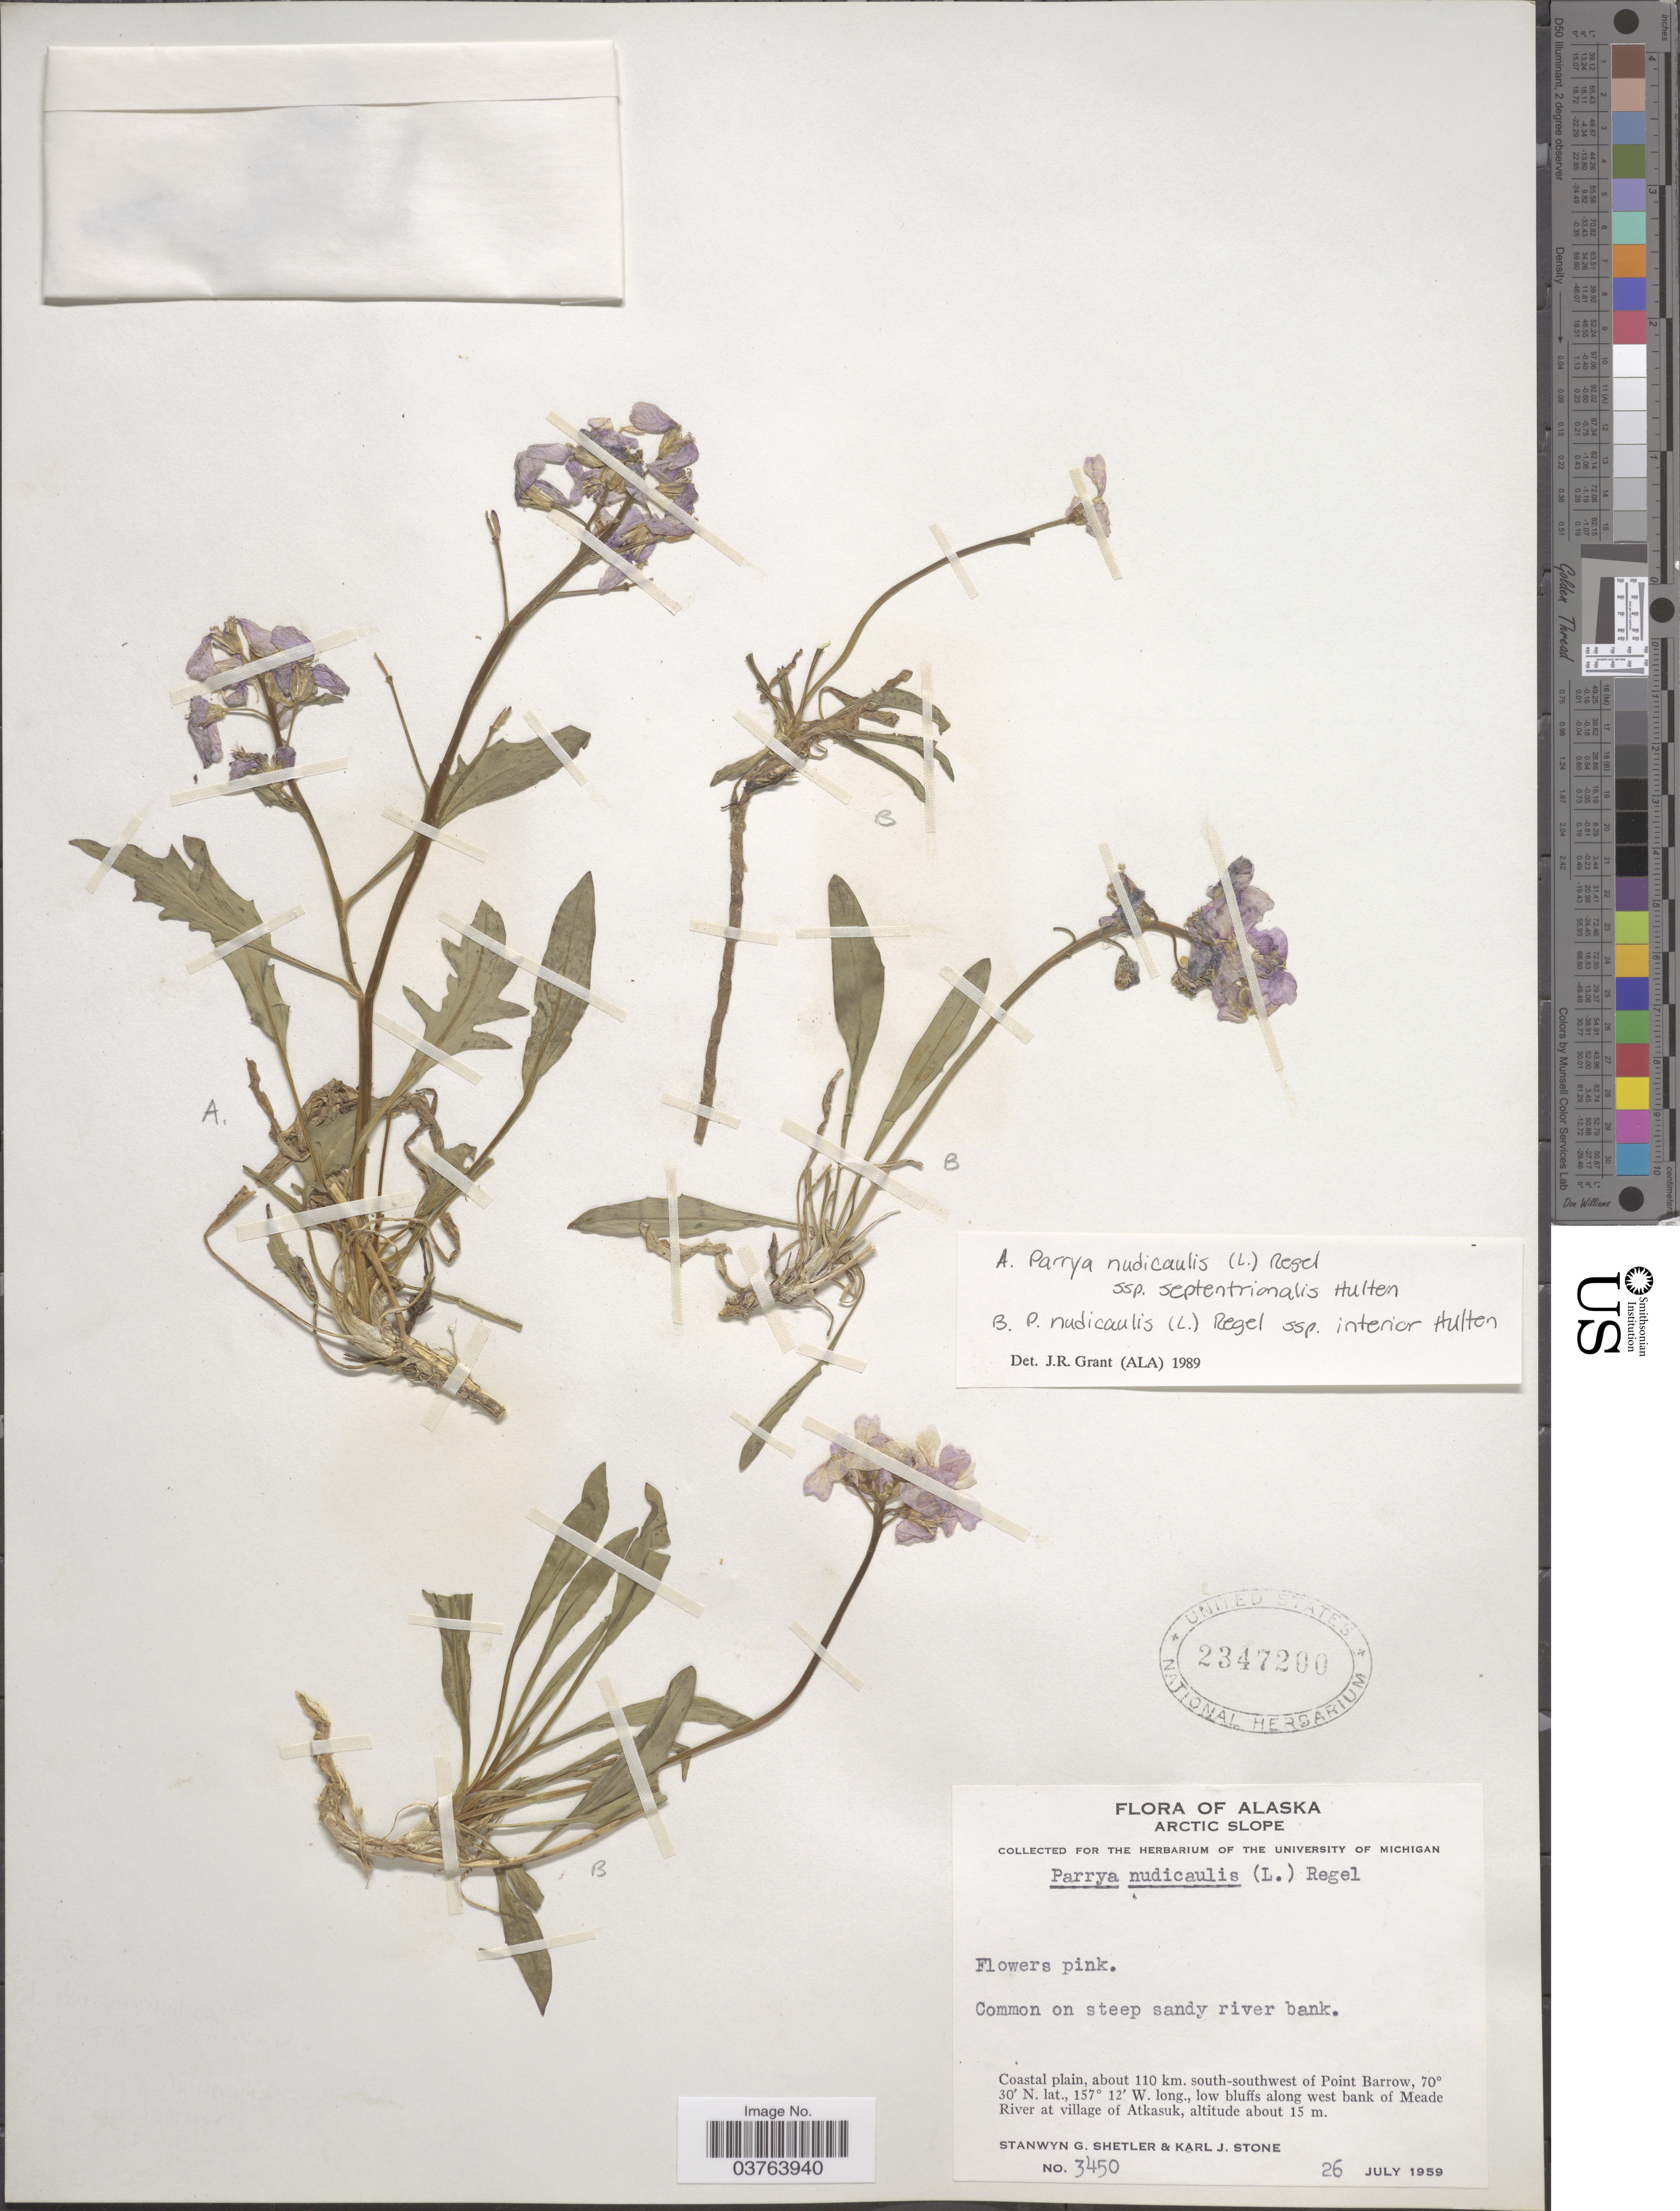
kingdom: Plantae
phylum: Tracheophyta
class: Magnoliopsida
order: Brassicales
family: Brassicaceae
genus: Parrya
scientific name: Parrya nudicaulis subsp. septentrionalis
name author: Hultén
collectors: S. Shetler & K. J. Stone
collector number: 3450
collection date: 1959-07-26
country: United States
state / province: Alaska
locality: Arctic Slope. Coastal plain, about 110 km. south-southwest of Point Barrow, low bluffs along west bank of Meade River at village of Atkasuk.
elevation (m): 15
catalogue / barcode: US 2347200